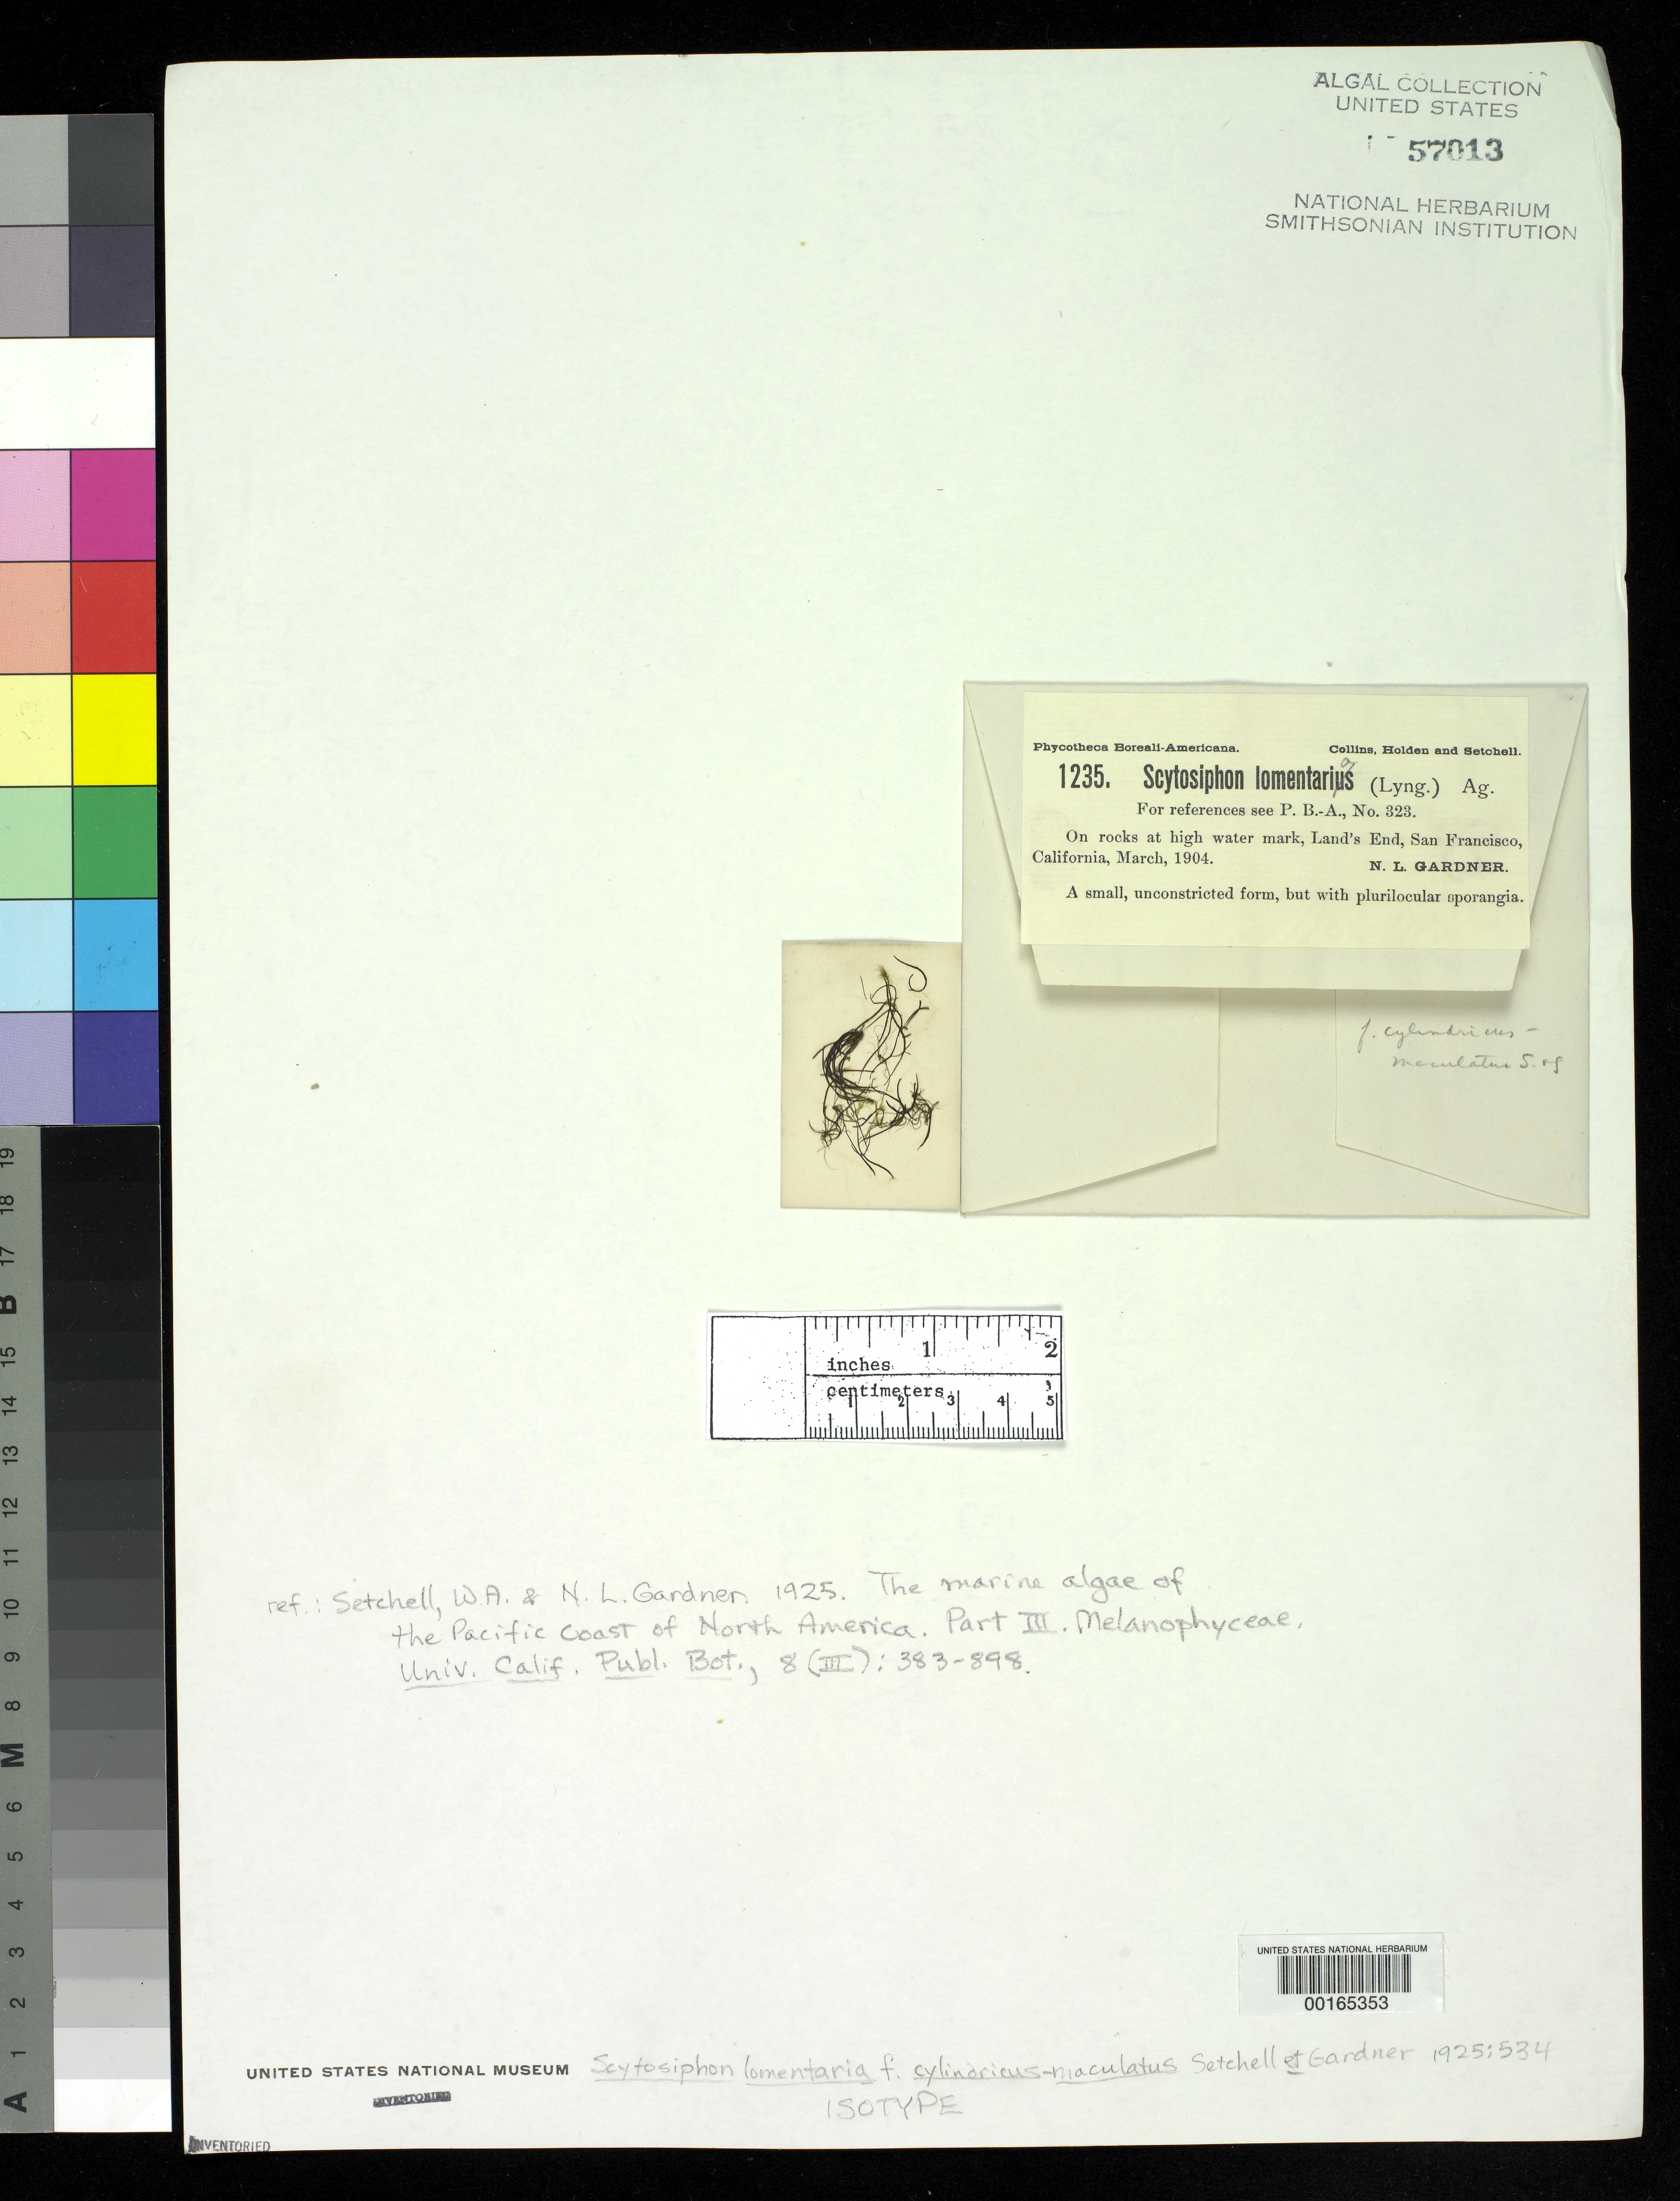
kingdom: Chromista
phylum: Ochrophyta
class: Phaeophyceae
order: Scytosiphonales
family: Scytosiphonaceae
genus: Scytosiphon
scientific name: Scytosiphon lomentaria f. cylindricus-maculatus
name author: Setch. & N.L. Gardner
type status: Isotype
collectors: N. Gardner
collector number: PB-A 1235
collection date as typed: Mar 1904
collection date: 1904-03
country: United States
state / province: California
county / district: San Francisco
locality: San Francisco, Lands End.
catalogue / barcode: US 57013